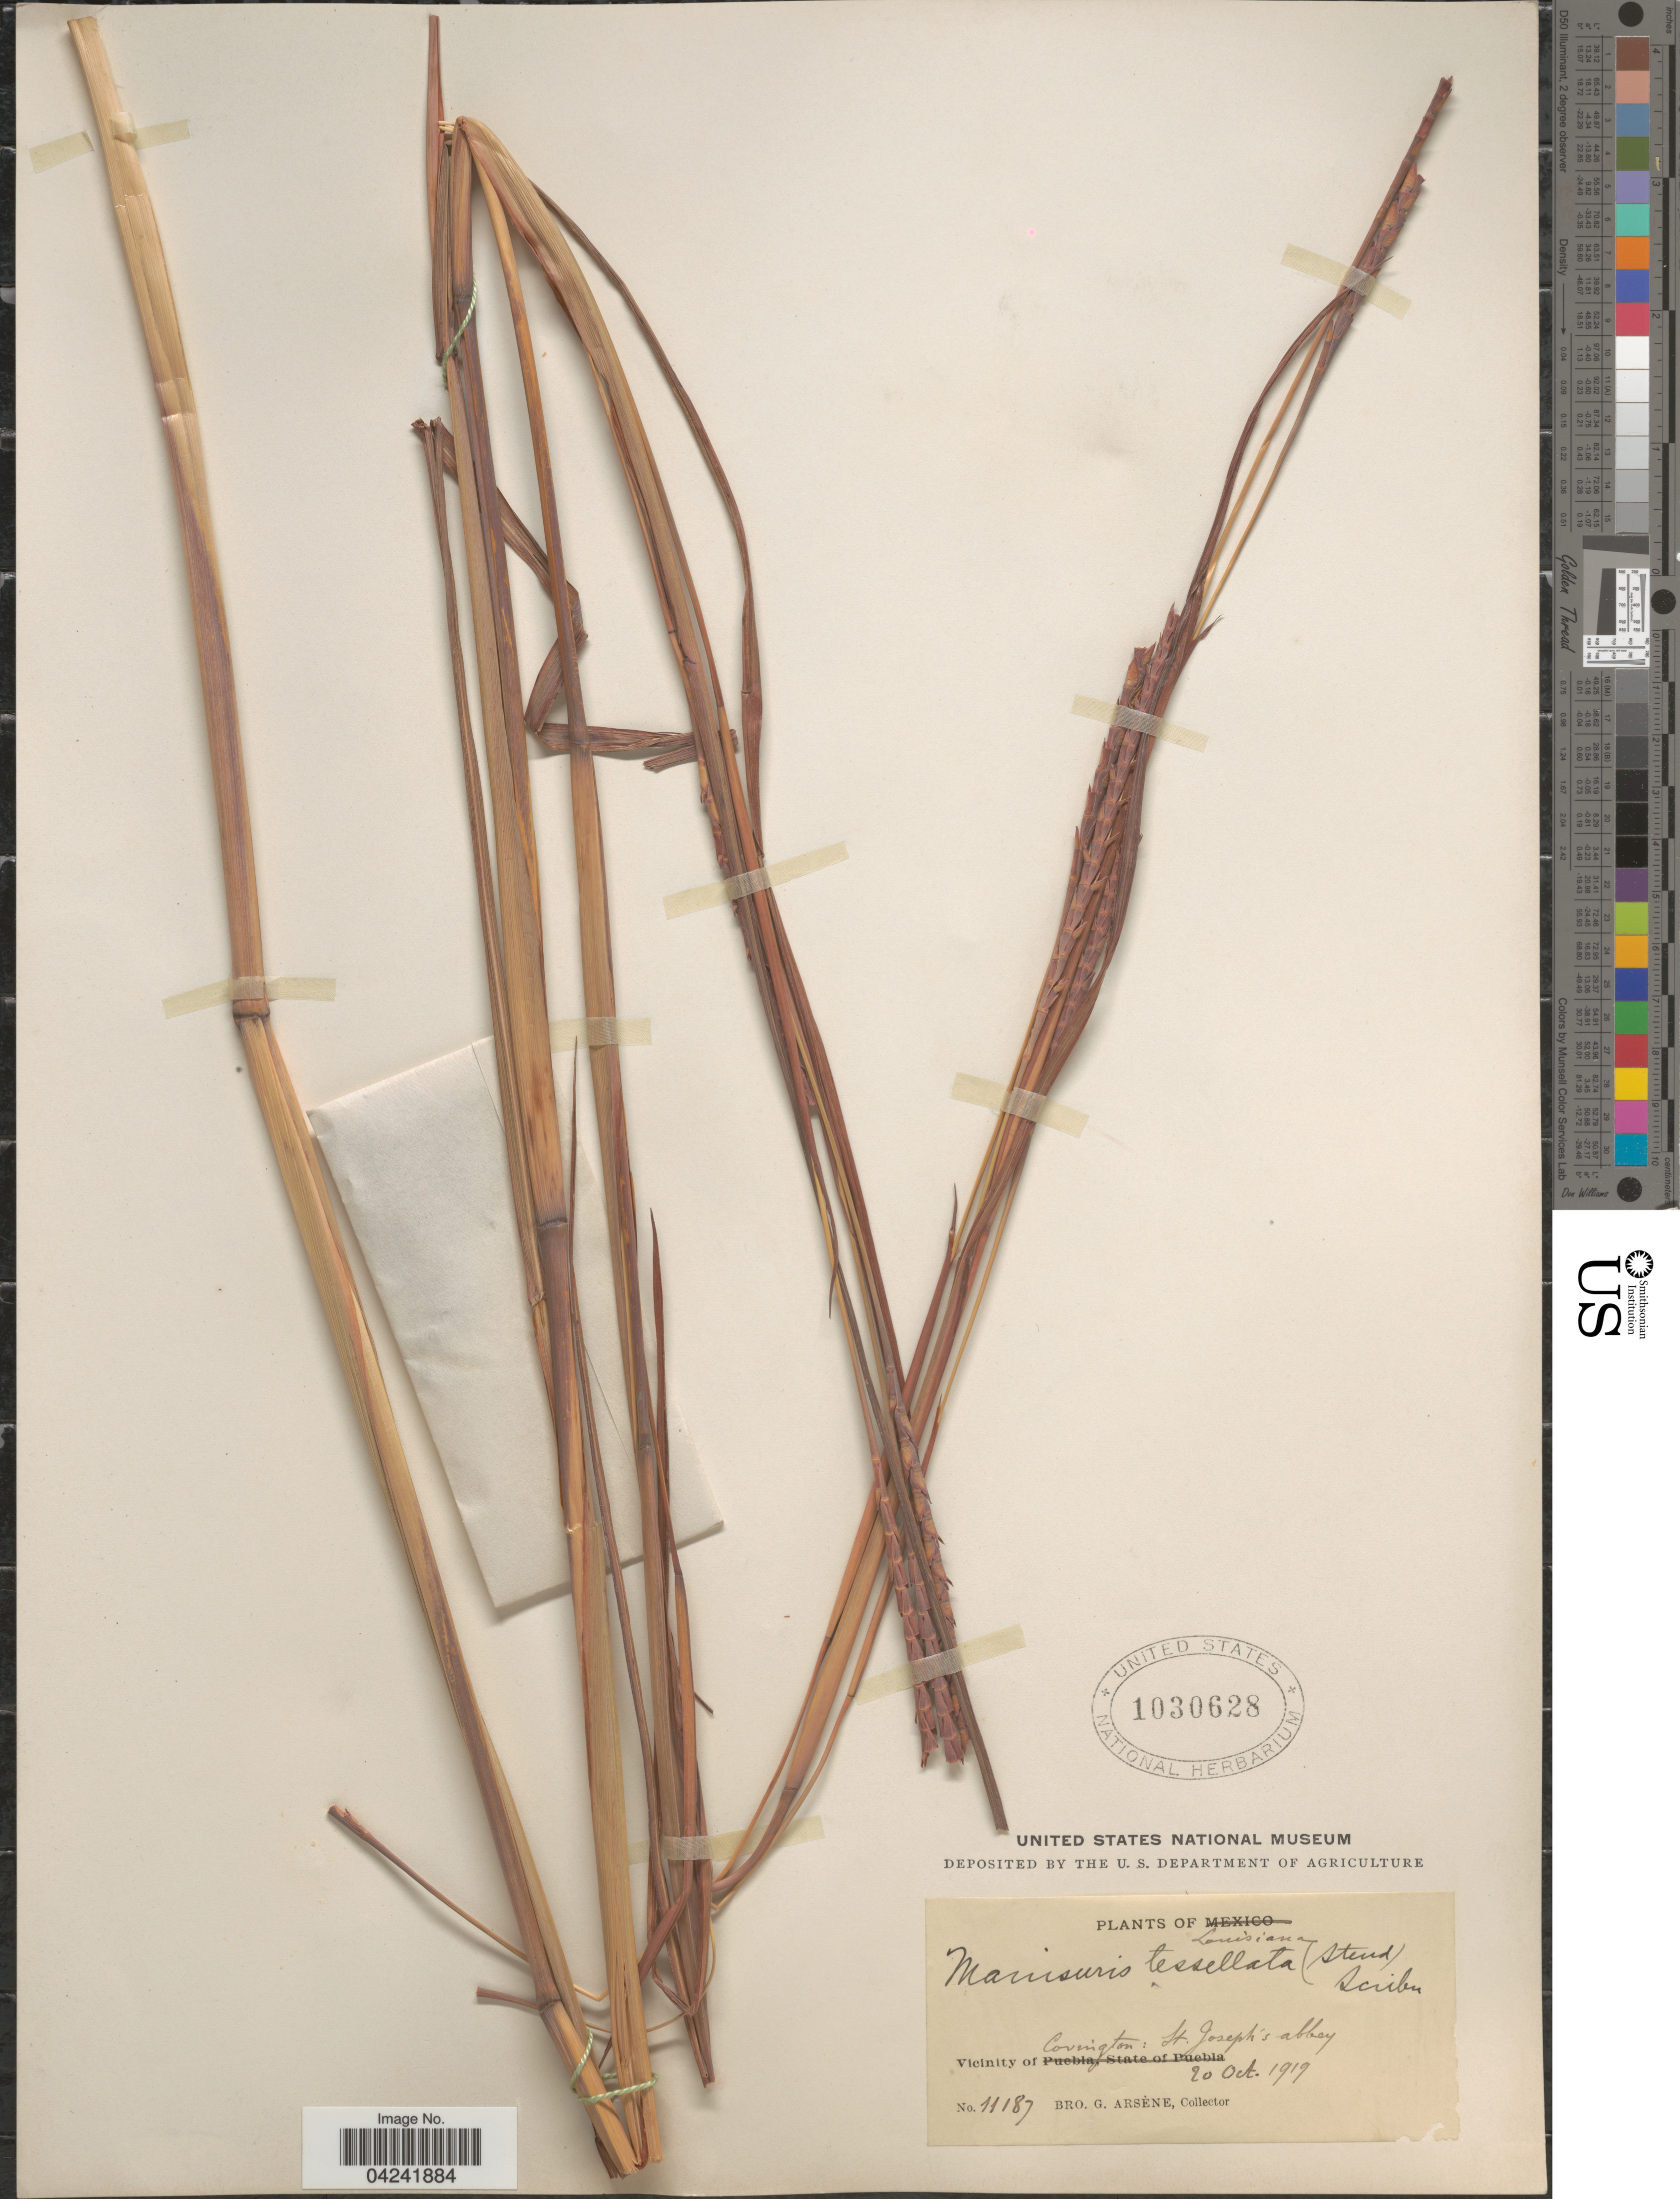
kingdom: Plantae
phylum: Tracheophyta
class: Liliopsida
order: Poales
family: Poaceae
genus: Mnesithea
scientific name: Mnesithea tessellata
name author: (Steud.) de Koning & Sosef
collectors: Bro. G. Arsène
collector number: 11187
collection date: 1919-10-20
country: United States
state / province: Louisiana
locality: Vicinity of Covington: St. Joseph's abbey.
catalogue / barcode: US 1030628